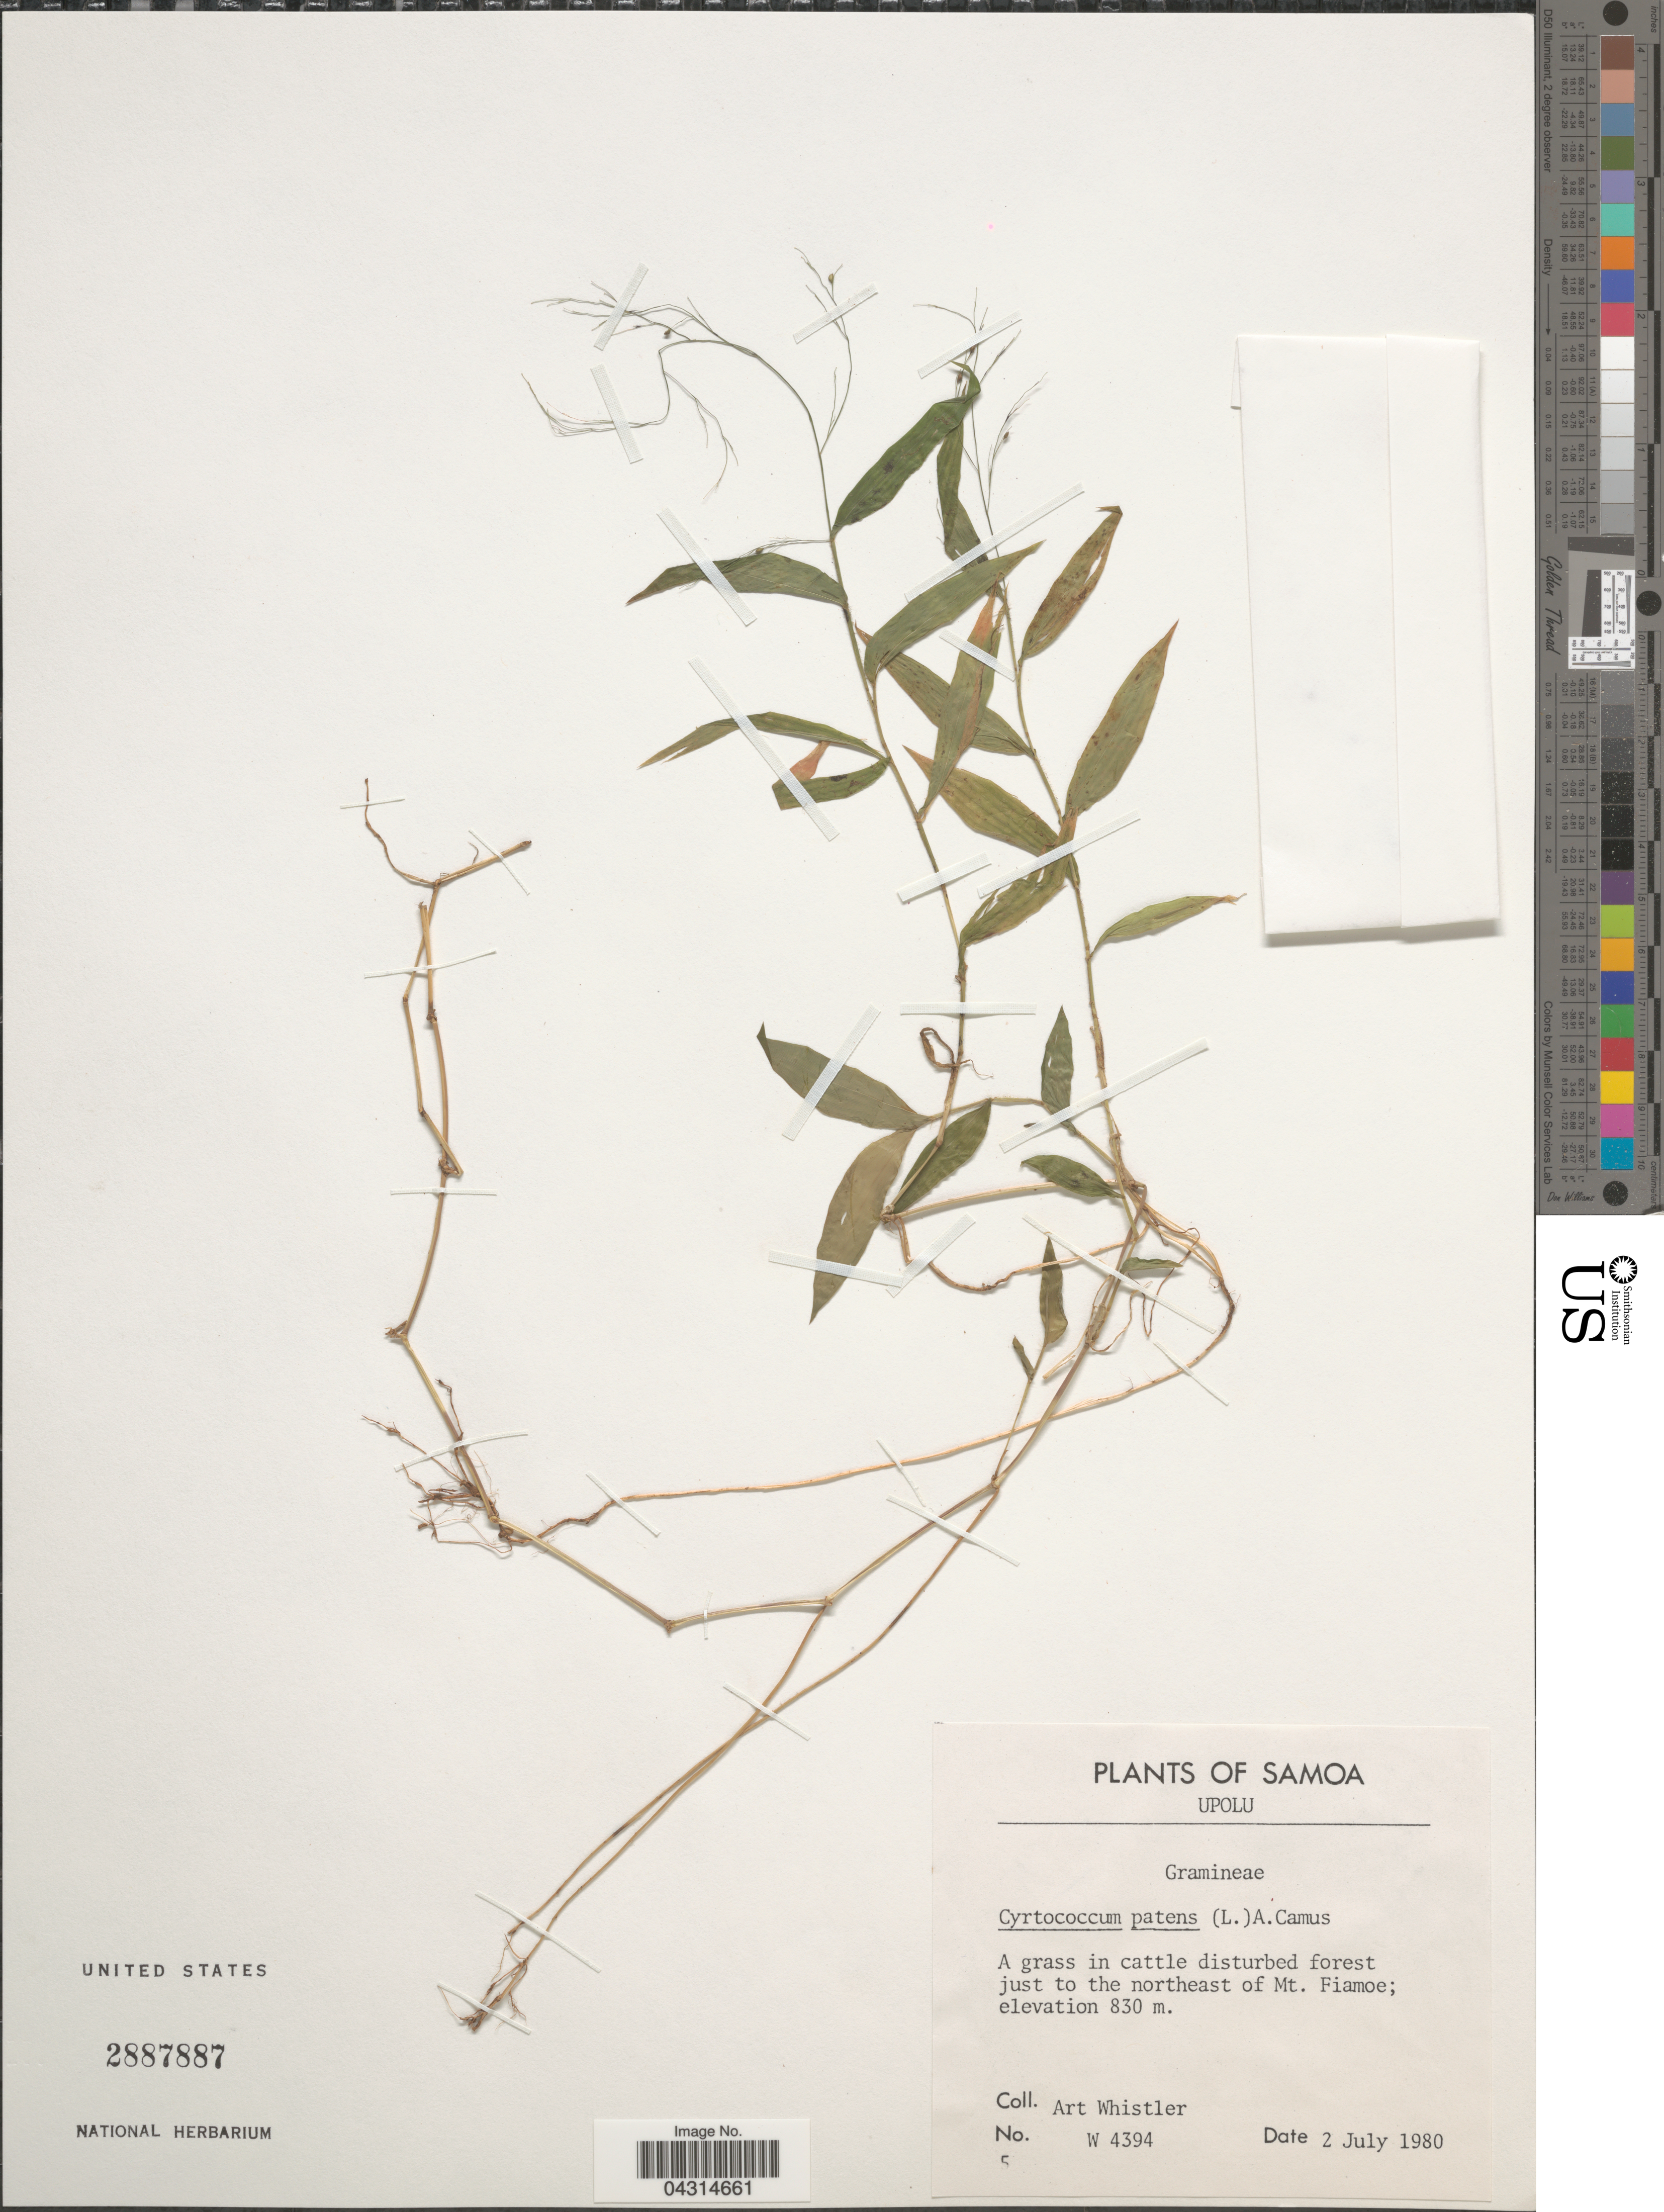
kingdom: Plantae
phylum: Tracheophyta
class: Liliopsida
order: Poales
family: Poaceae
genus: Cyrtococcum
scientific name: Cyrtococcum patens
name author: (L.) A. Camus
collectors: A. Whistler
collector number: W4394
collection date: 1980-07-02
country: Samoa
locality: Samoa. Upolu. In cattle disturbed forest just to the northeast of Mt. Fiamoe.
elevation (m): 830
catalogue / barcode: US 2887887